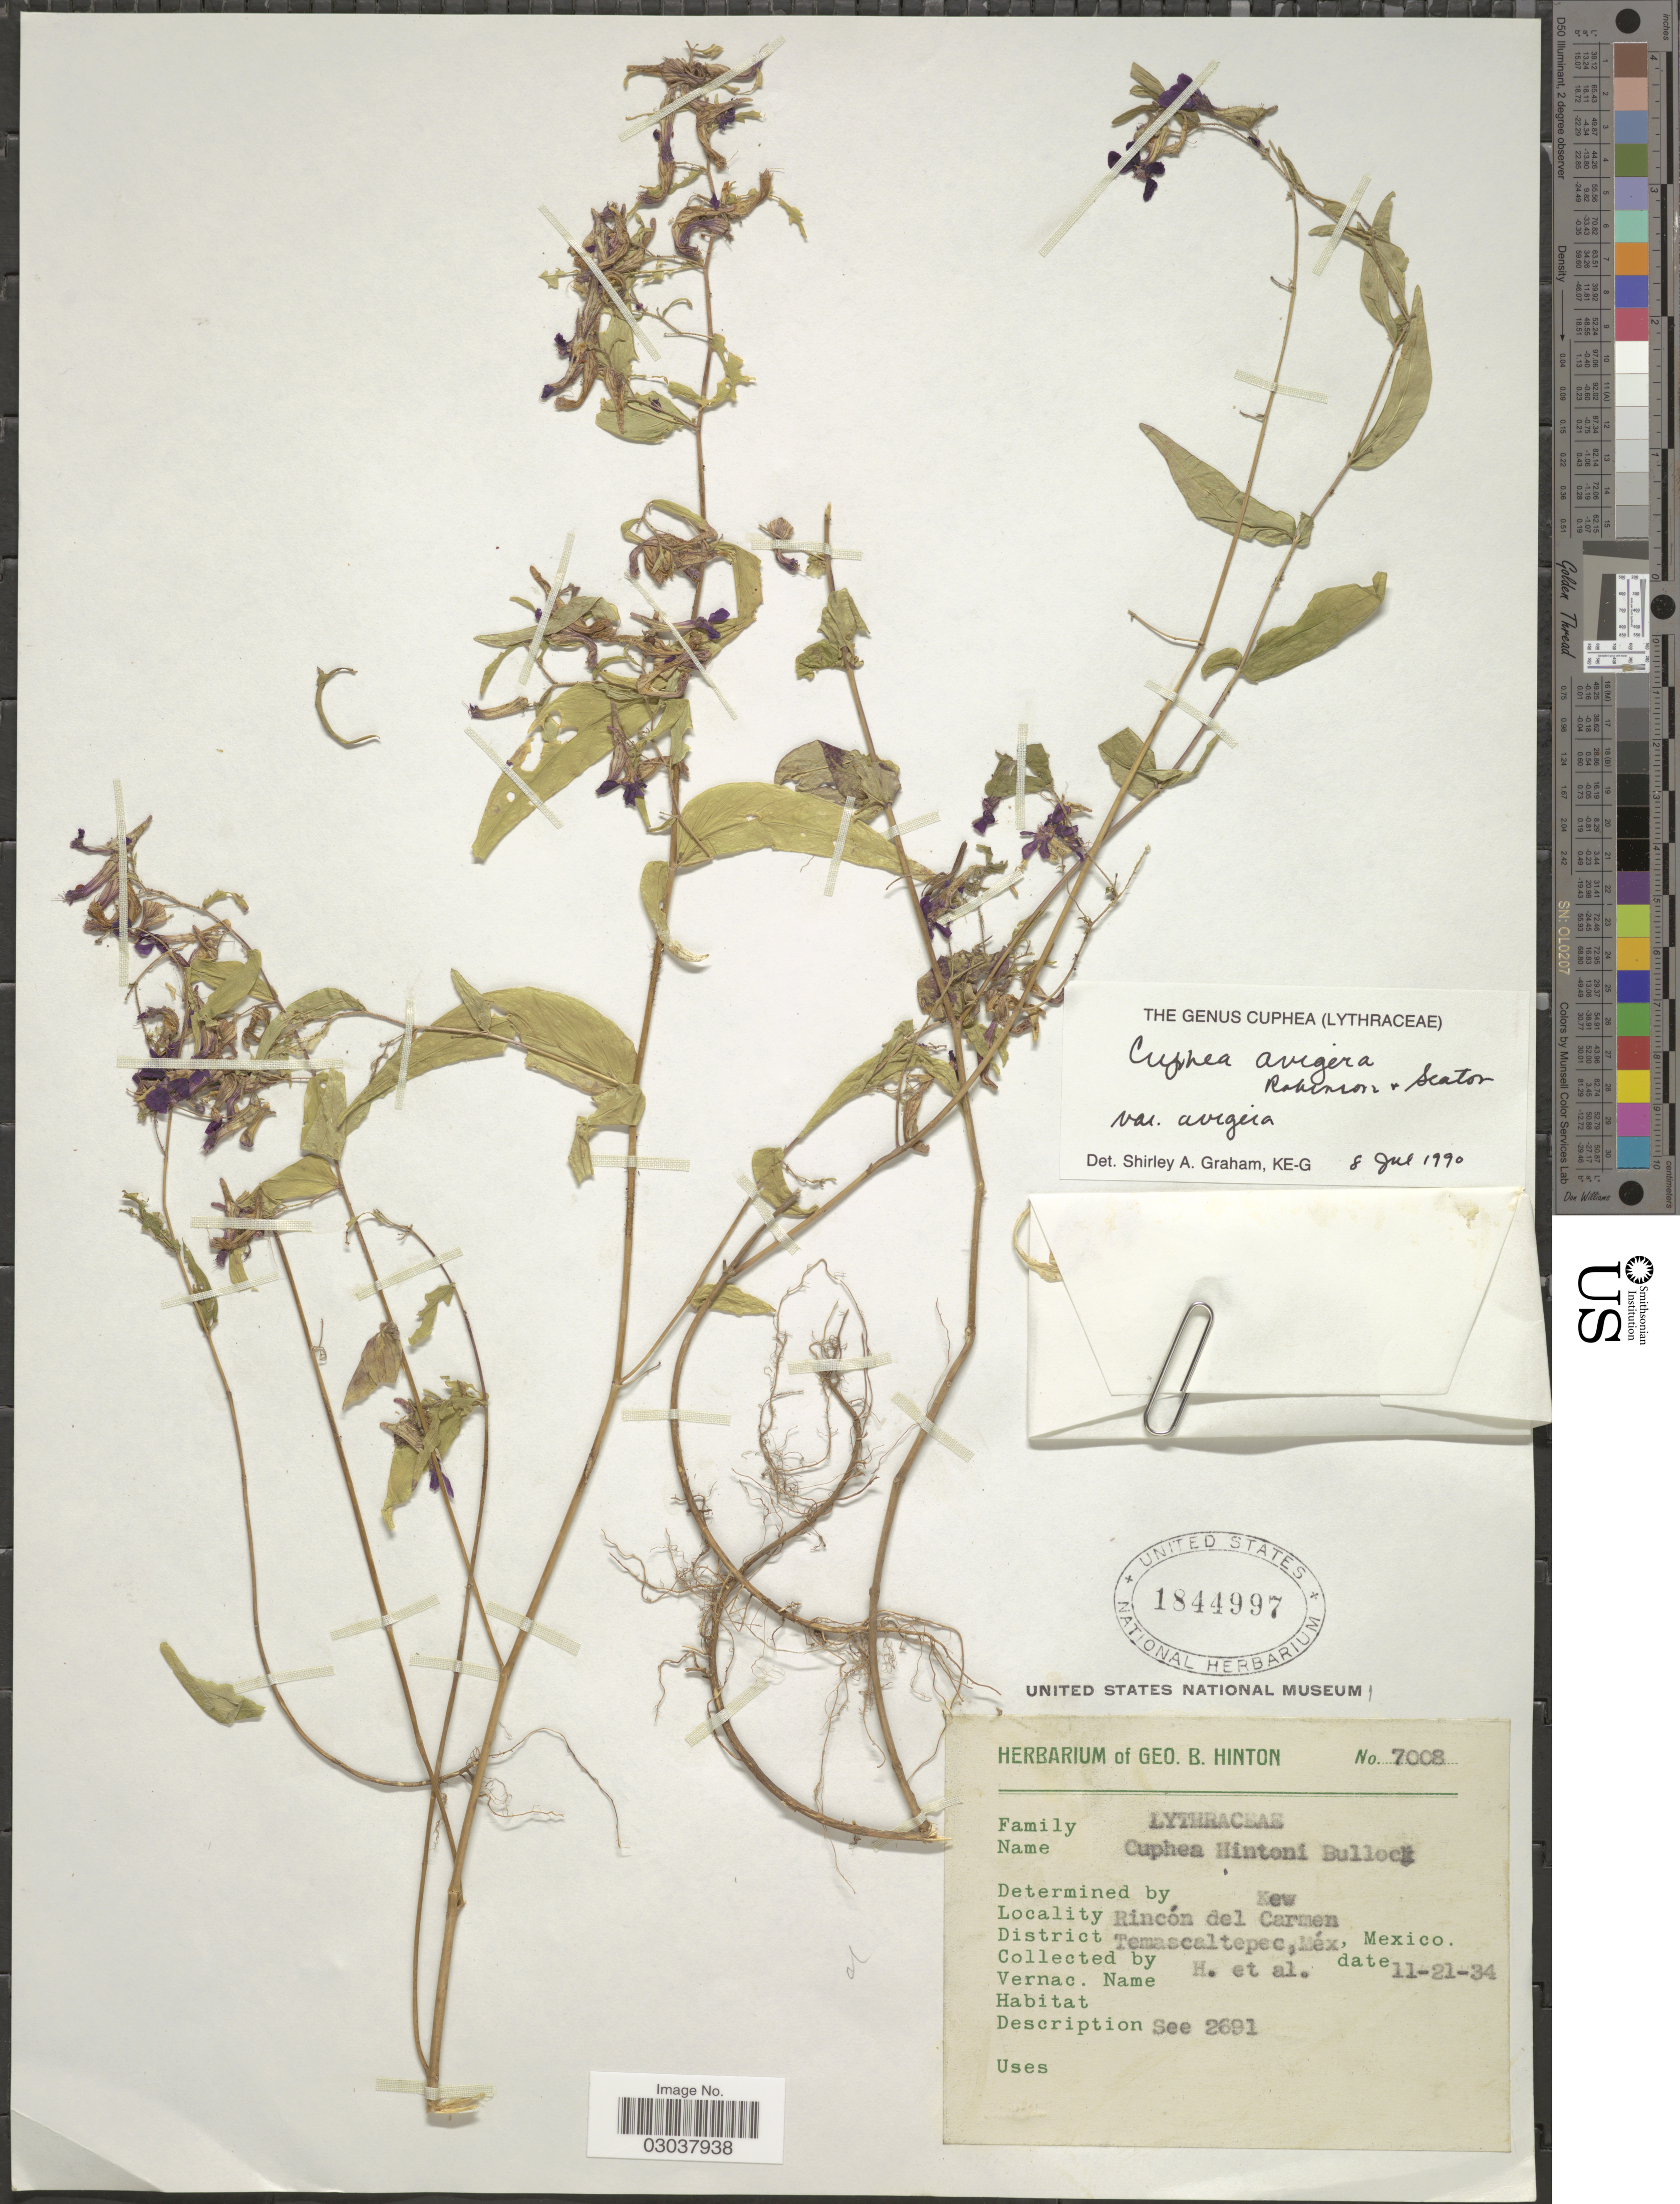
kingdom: Plantae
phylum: Tracheophyta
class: Magnoliopsida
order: Myrtales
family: Lythraceae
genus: Cuphea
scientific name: Cuphea avigera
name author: B.L. Rob. & Seaton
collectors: G. B. Hinton & et al.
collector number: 7008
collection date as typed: Transcribed d/m/y: 21/11/34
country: Mexico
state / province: México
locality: Rincón del Carmen. District Temascaltepec, Méx.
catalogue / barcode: US 1844997